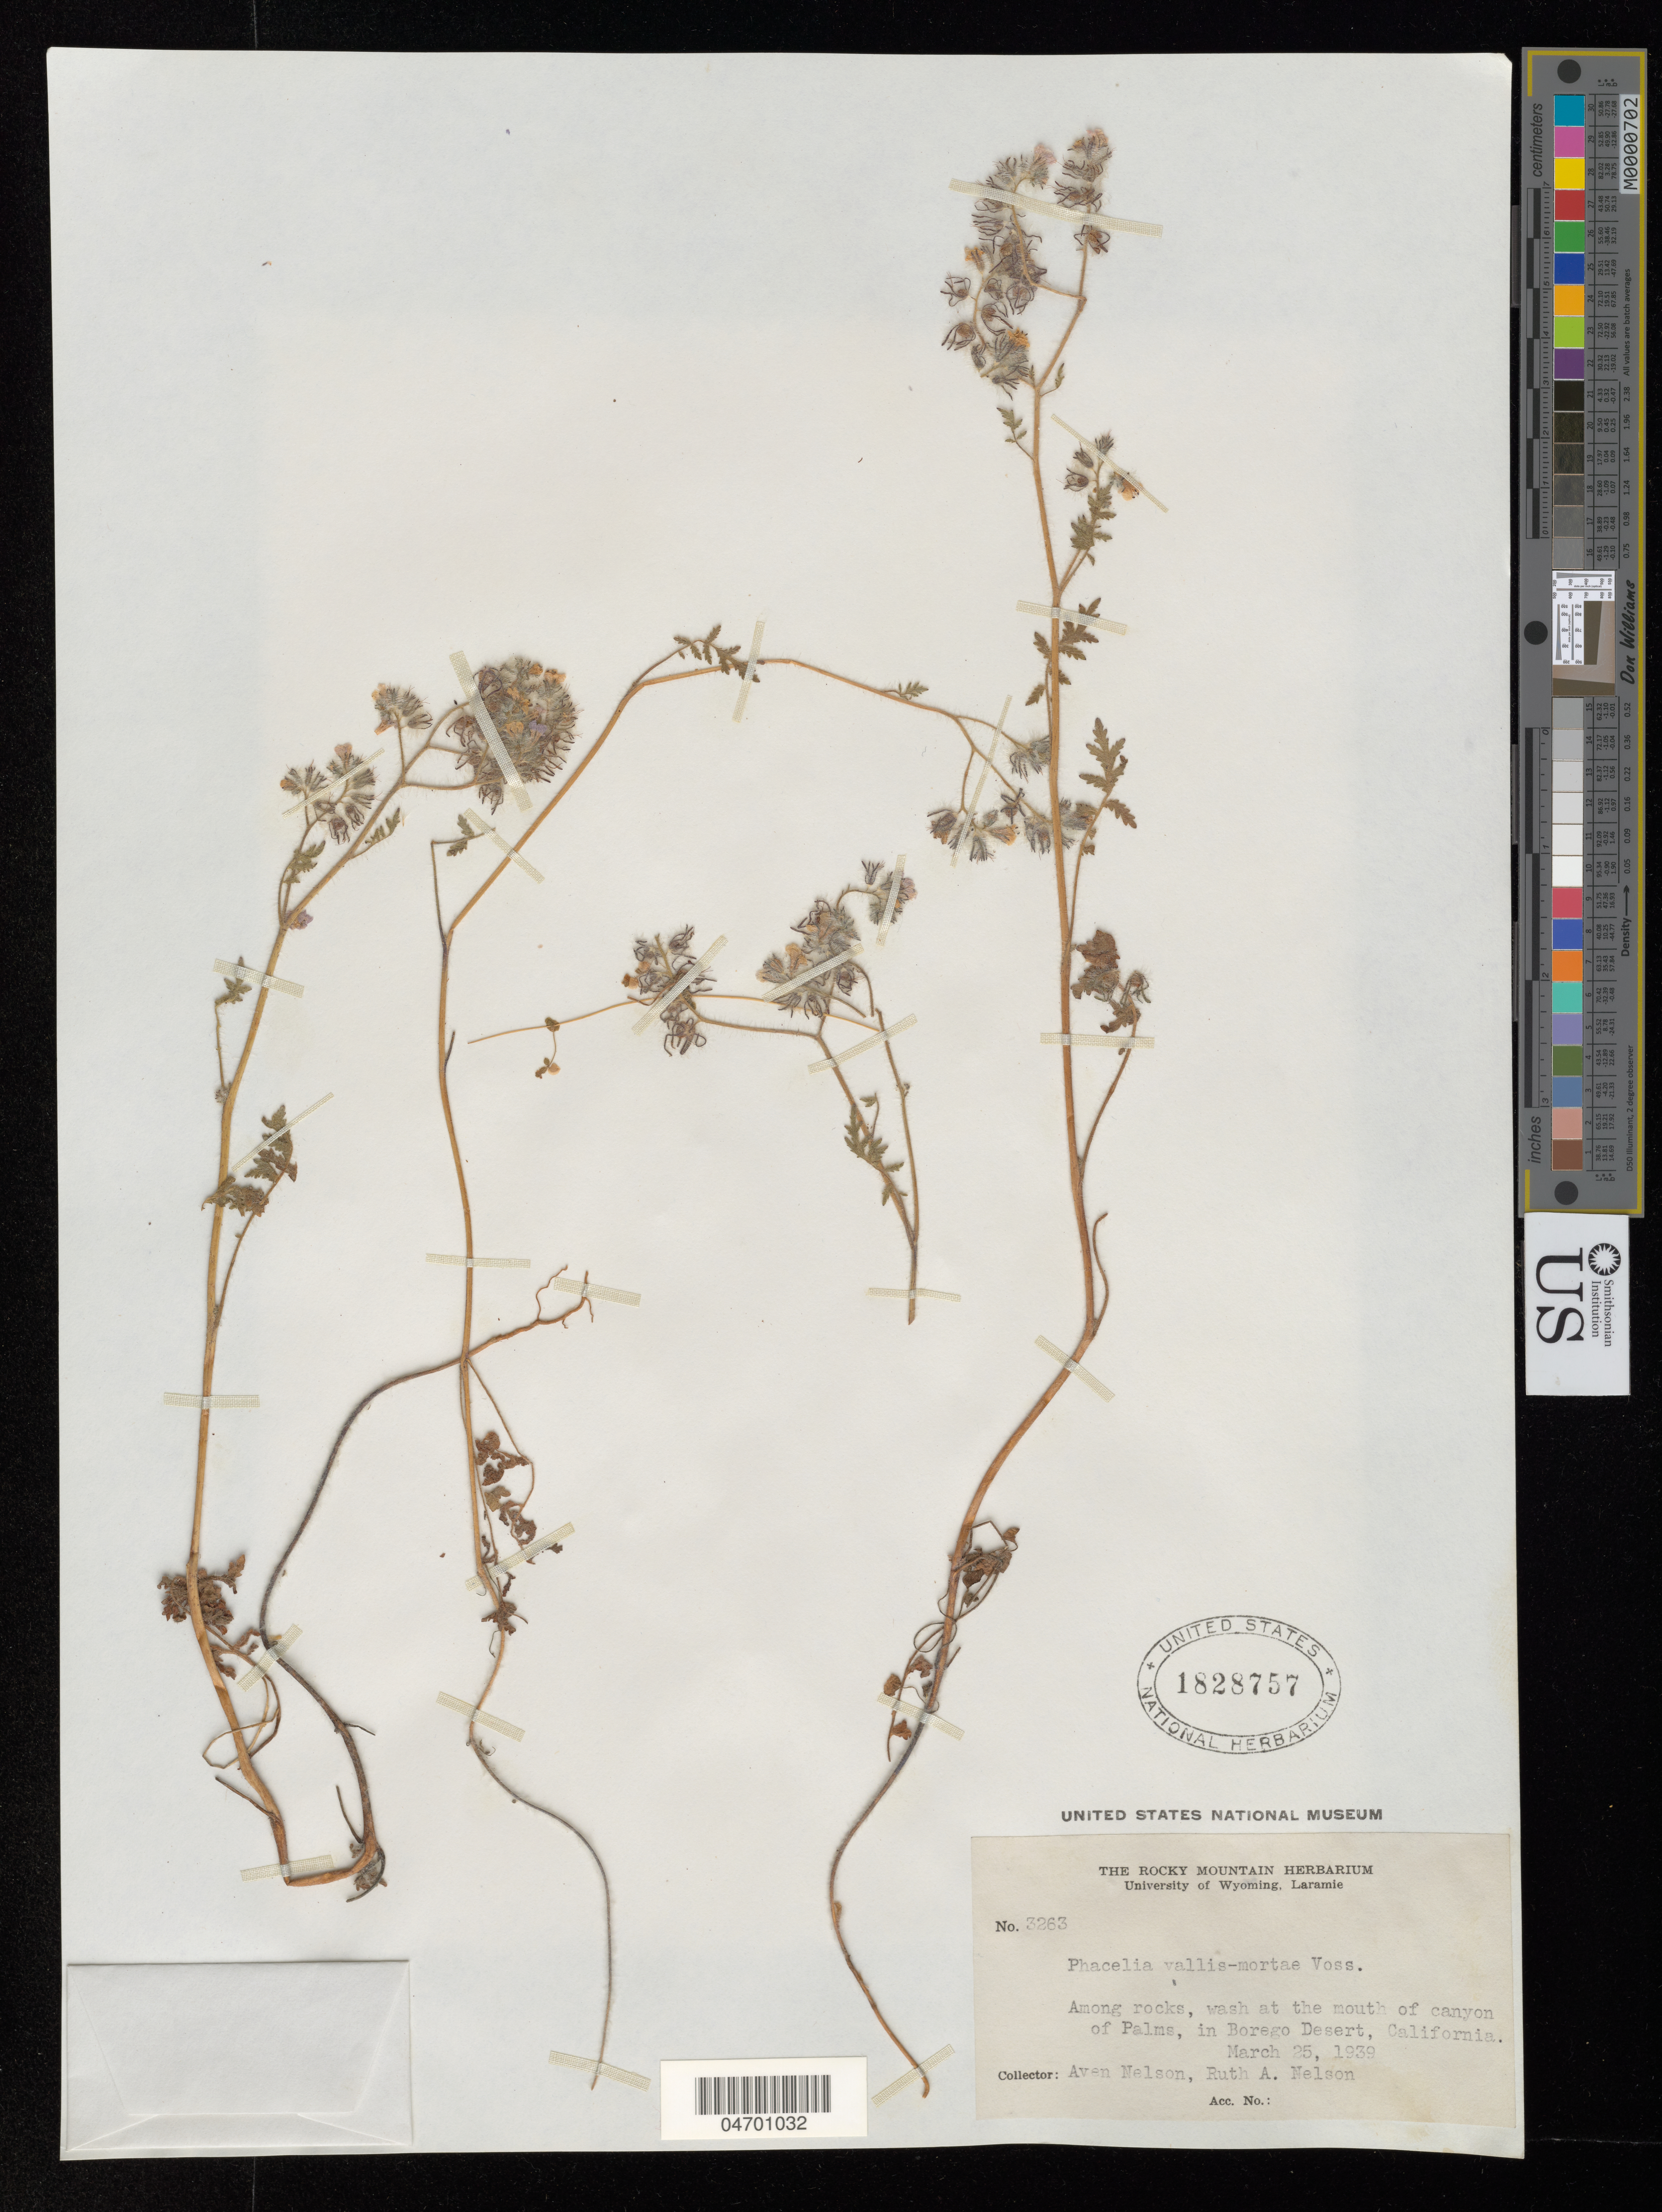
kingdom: Plantae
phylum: Tracheophyta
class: Magnoliopsida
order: Boraginales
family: Hydrophyllaceae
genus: Phacelia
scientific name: Phacelia vallis-mortae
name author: J.W. Voss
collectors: A. Nelson & R. A. Nelson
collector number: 3263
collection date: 1939-03-25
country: United States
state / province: California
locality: Among rocks, wash at the mouth of canyon of Palms, in Borego Desert.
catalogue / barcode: US 1828757